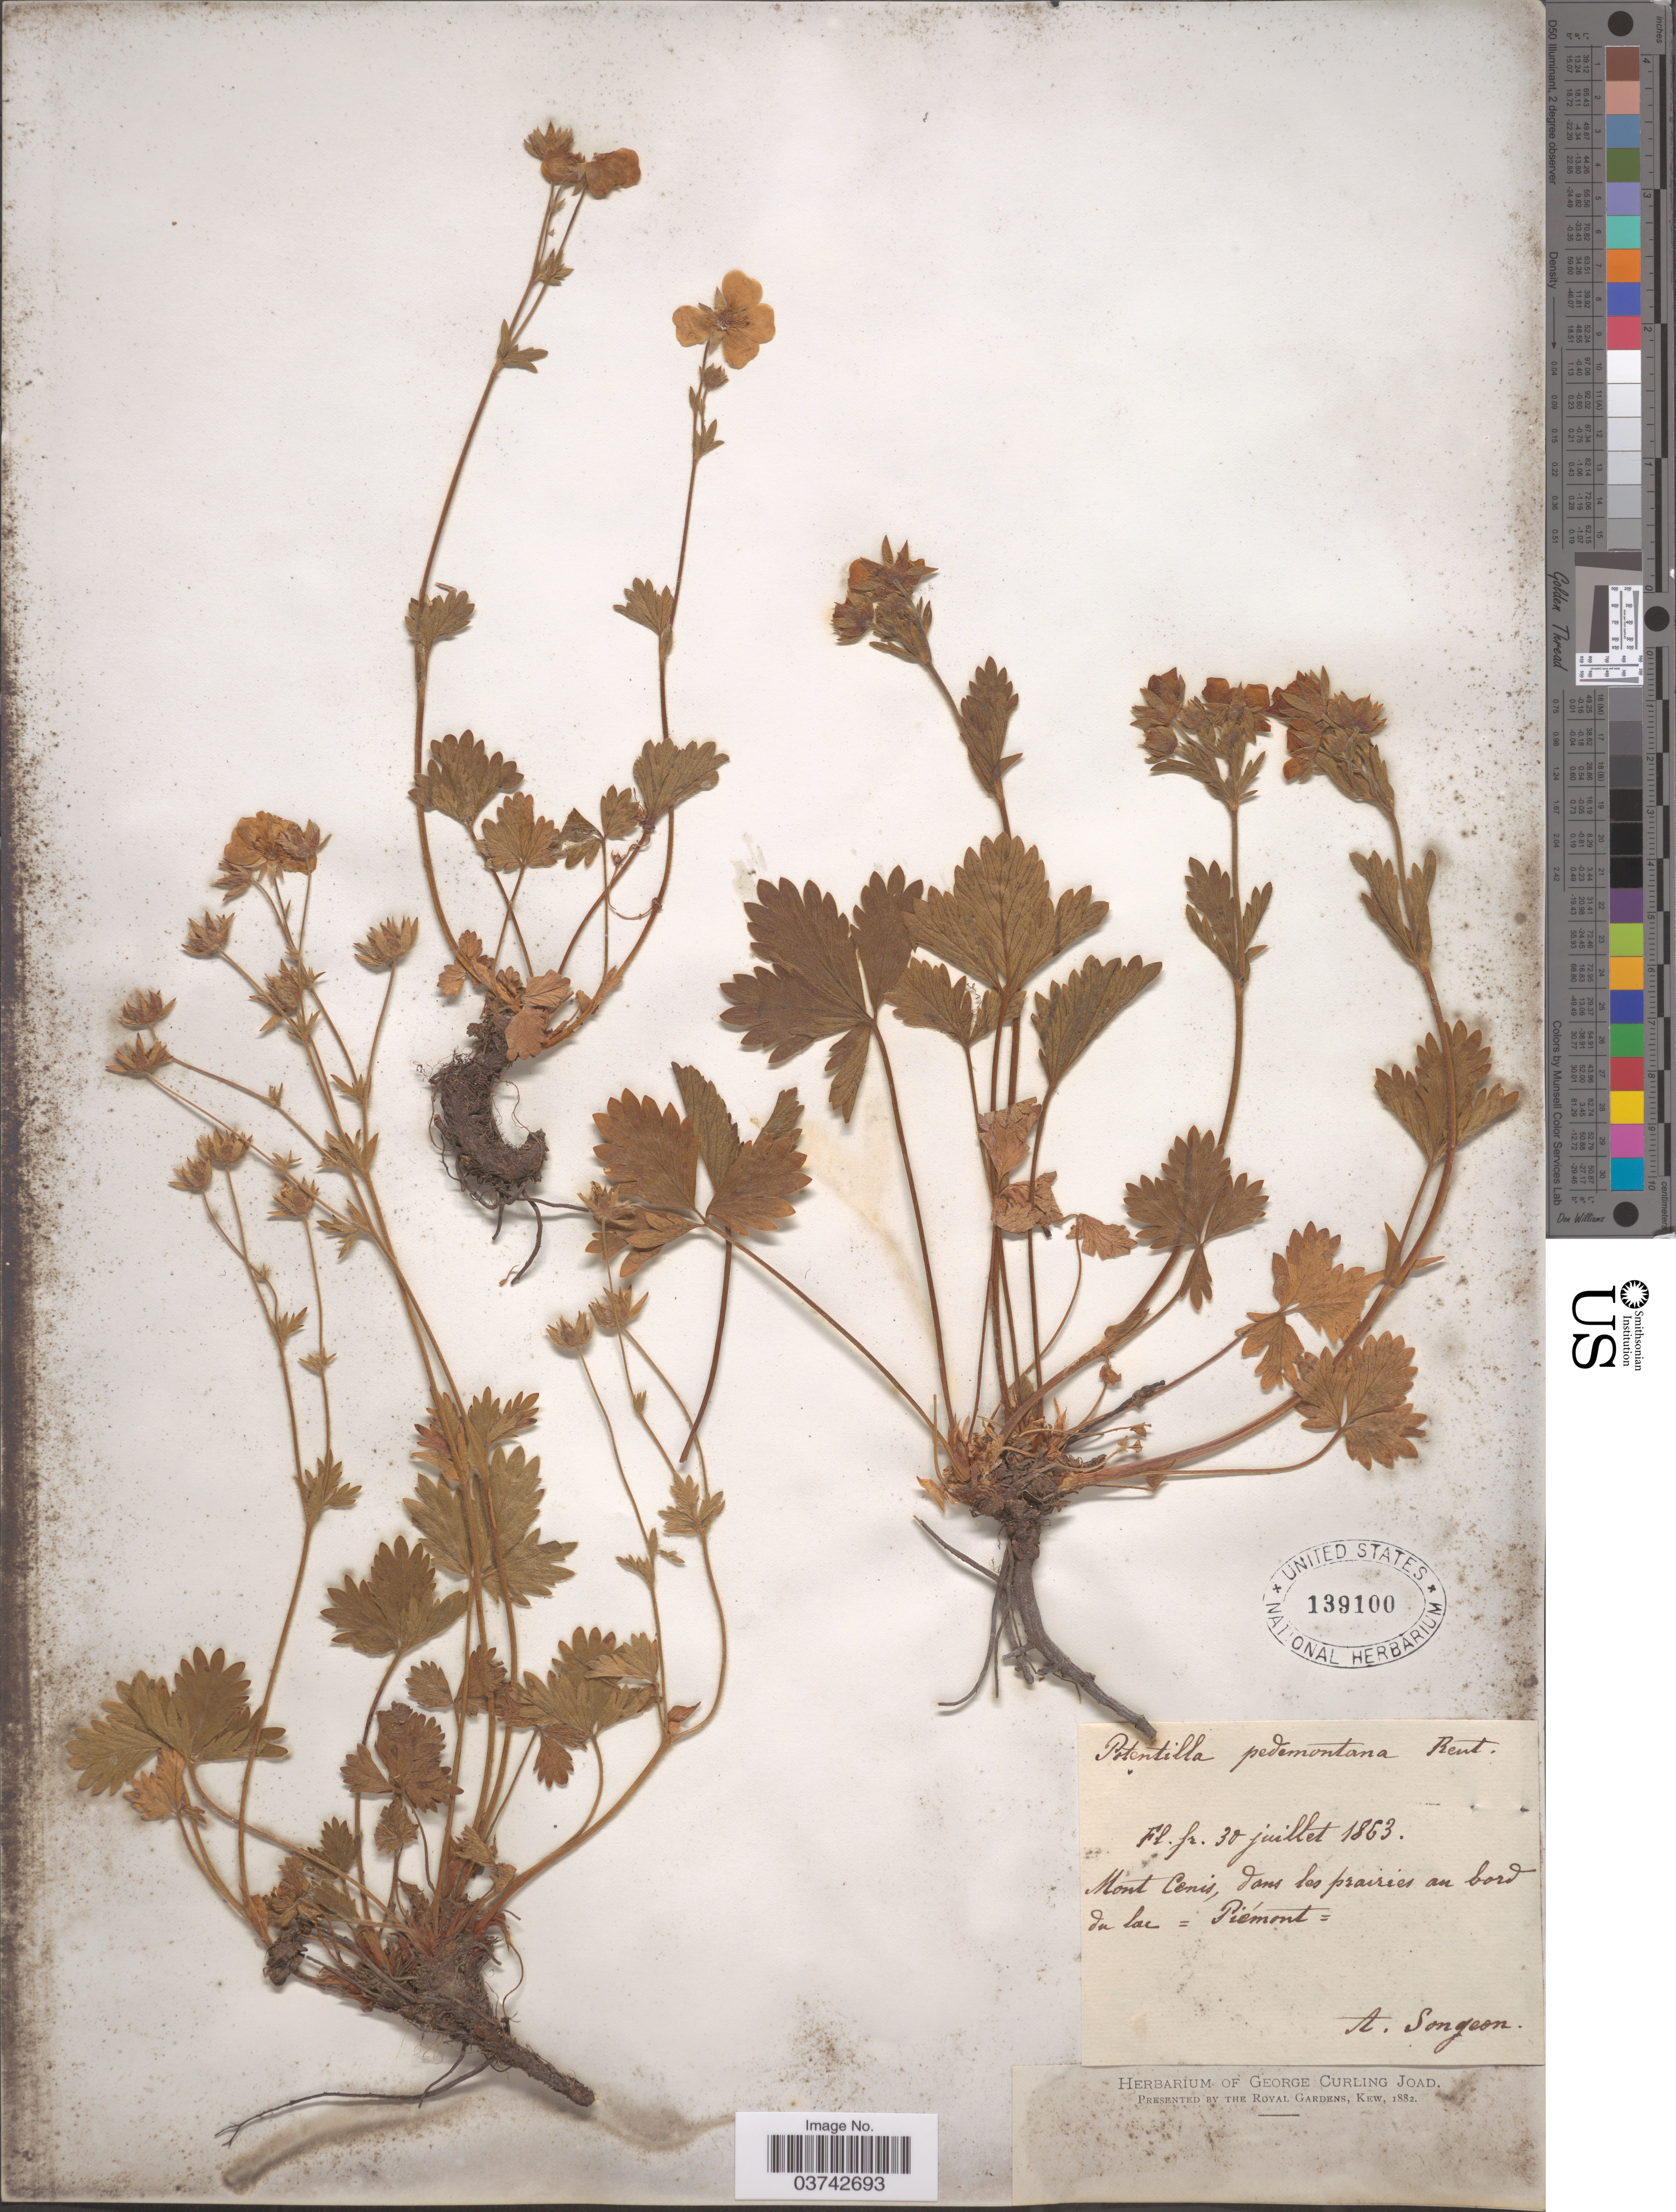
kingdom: Plantae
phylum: Tracheophyta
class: Magnoliopsida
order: Rosales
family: Rosaceae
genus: Potentilla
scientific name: Potentilla pedemontana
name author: Boiss. & Reut.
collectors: A. Songeon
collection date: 1863-07-30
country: France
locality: Mont Cenis, dans les prairies au bord du lac - Piémont.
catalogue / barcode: US 139100